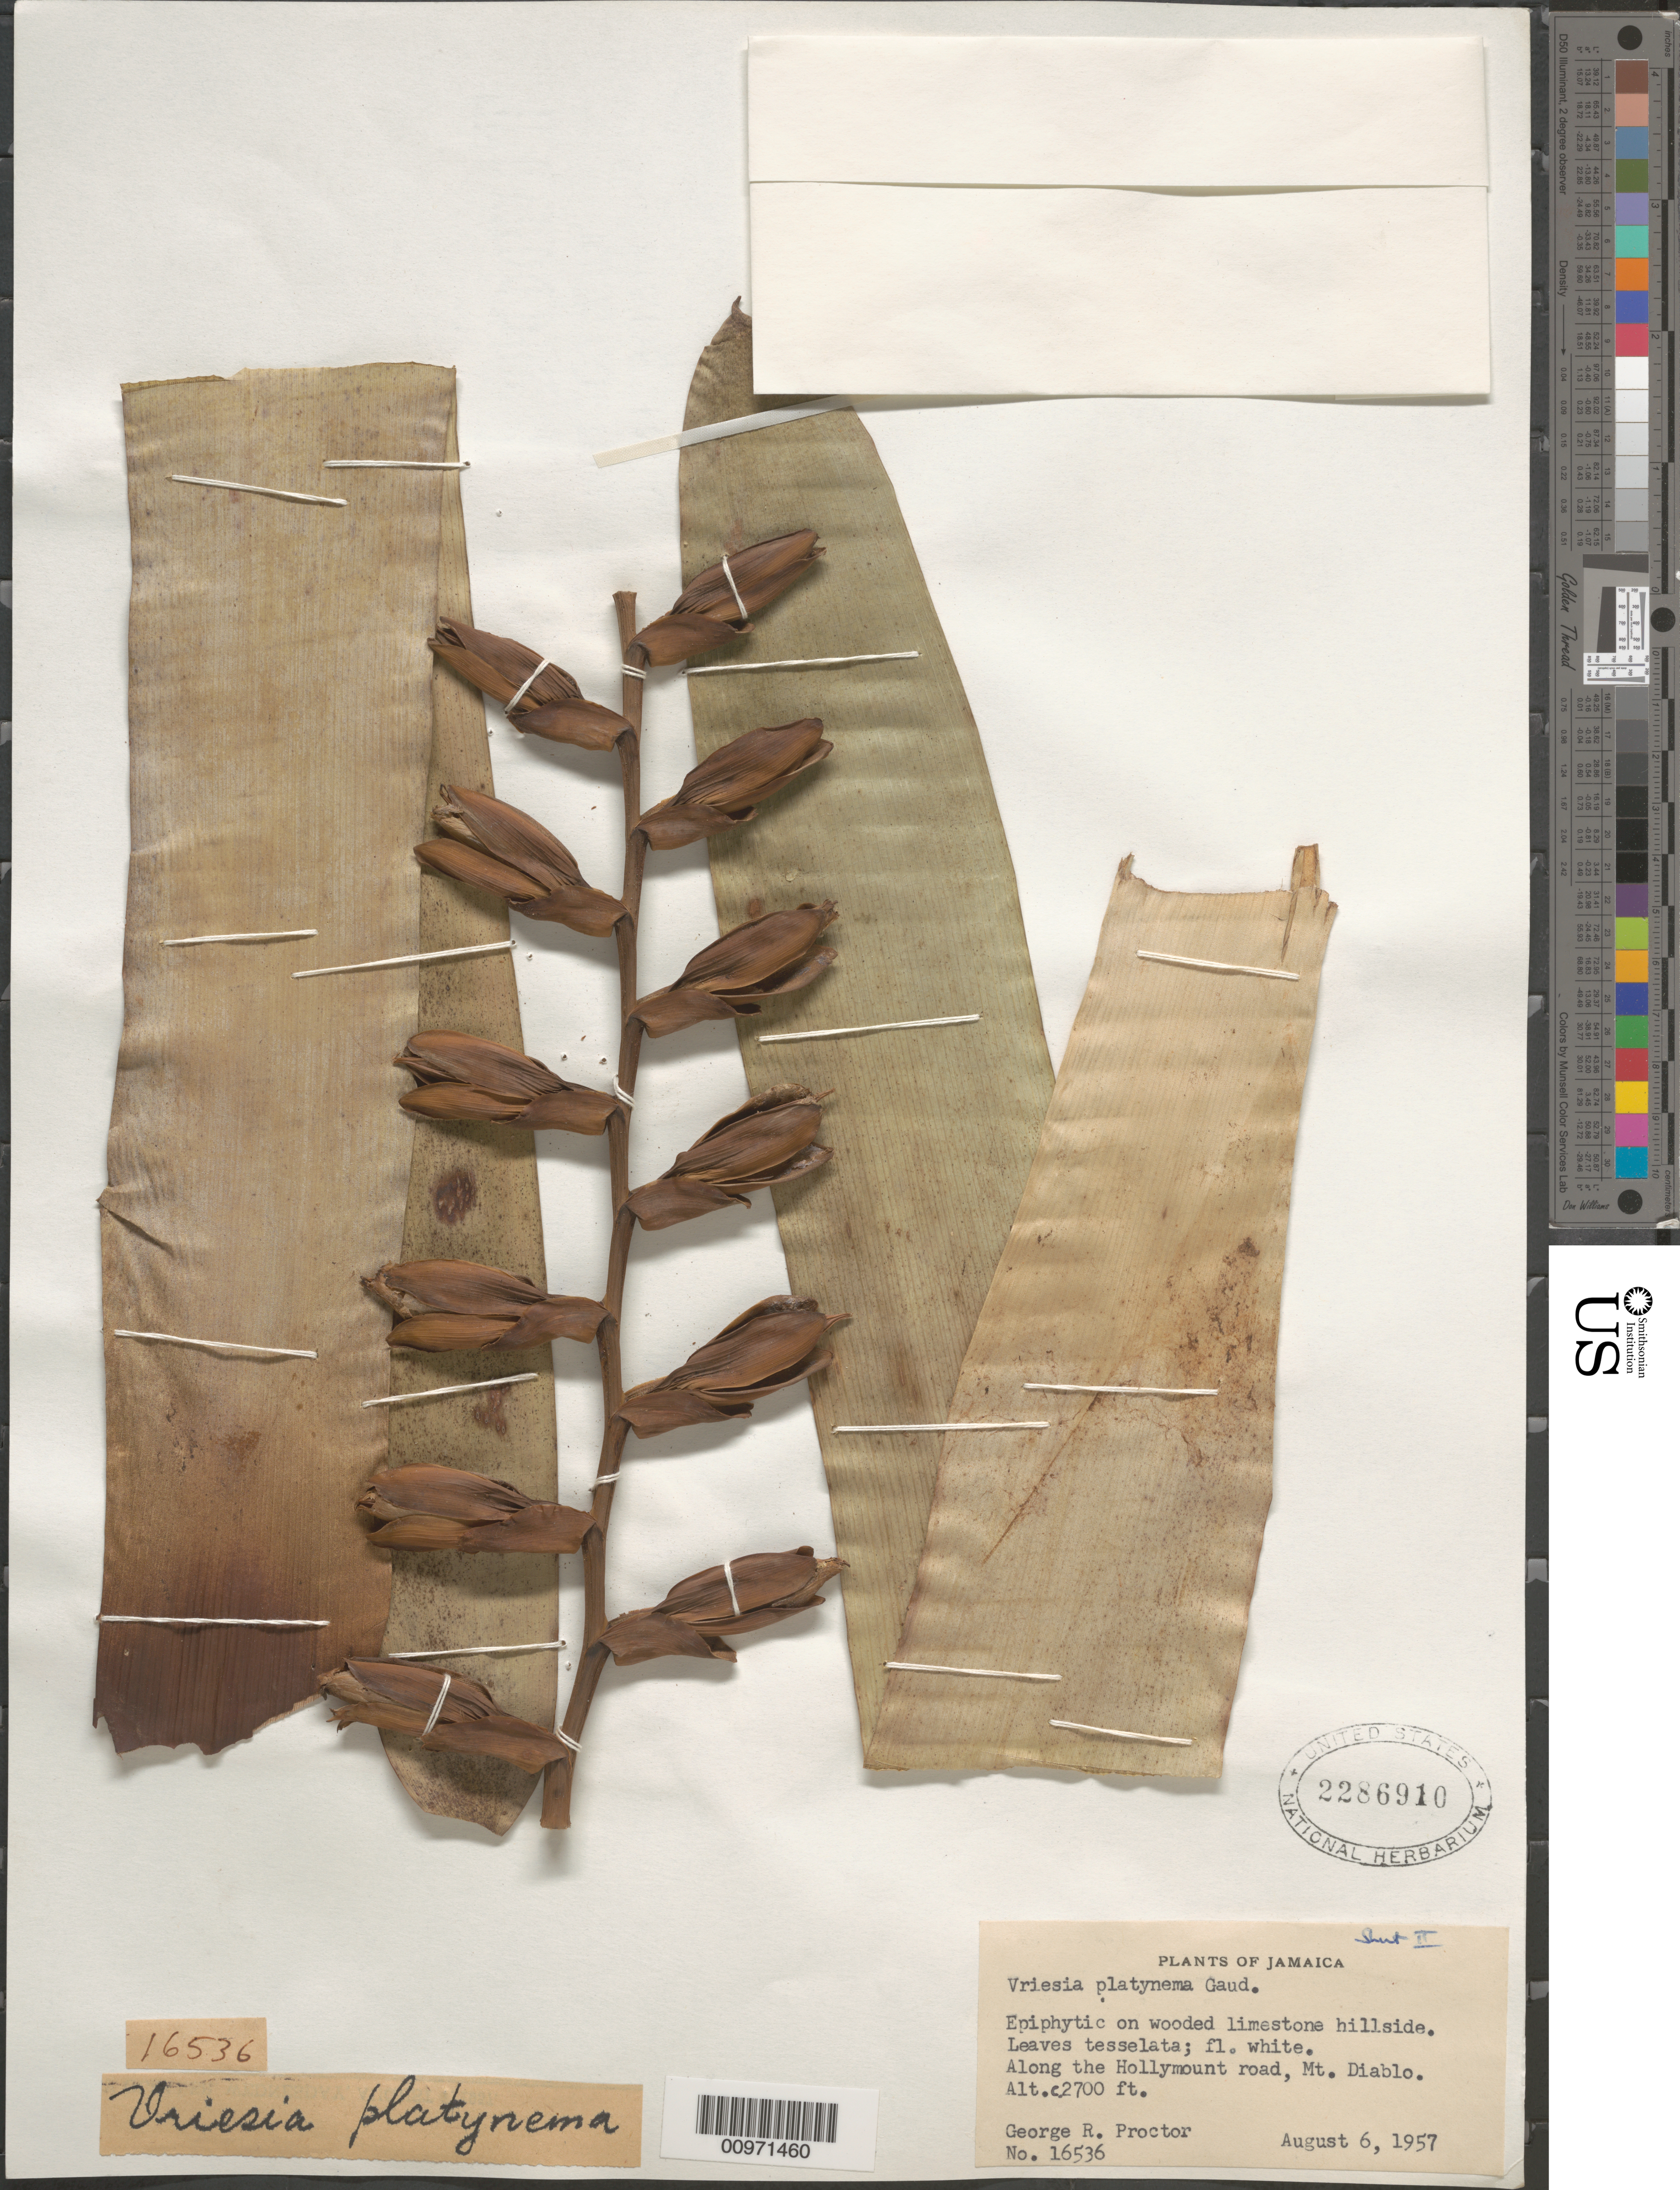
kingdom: Plantae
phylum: Tracheophyta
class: Liliopsida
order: Poales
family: Bromeliaceae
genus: Vriesea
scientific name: Vriesea platynema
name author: Gaudich.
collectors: G. R. Proctor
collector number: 16536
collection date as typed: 06 Aug 1957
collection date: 1957-08-06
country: Jamaica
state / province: Saint Ann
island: Jamaica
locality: Along the Hollymount road, Mt. Diablo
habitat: Wooded limeston hillside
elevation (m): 823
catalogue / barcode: US 2286910